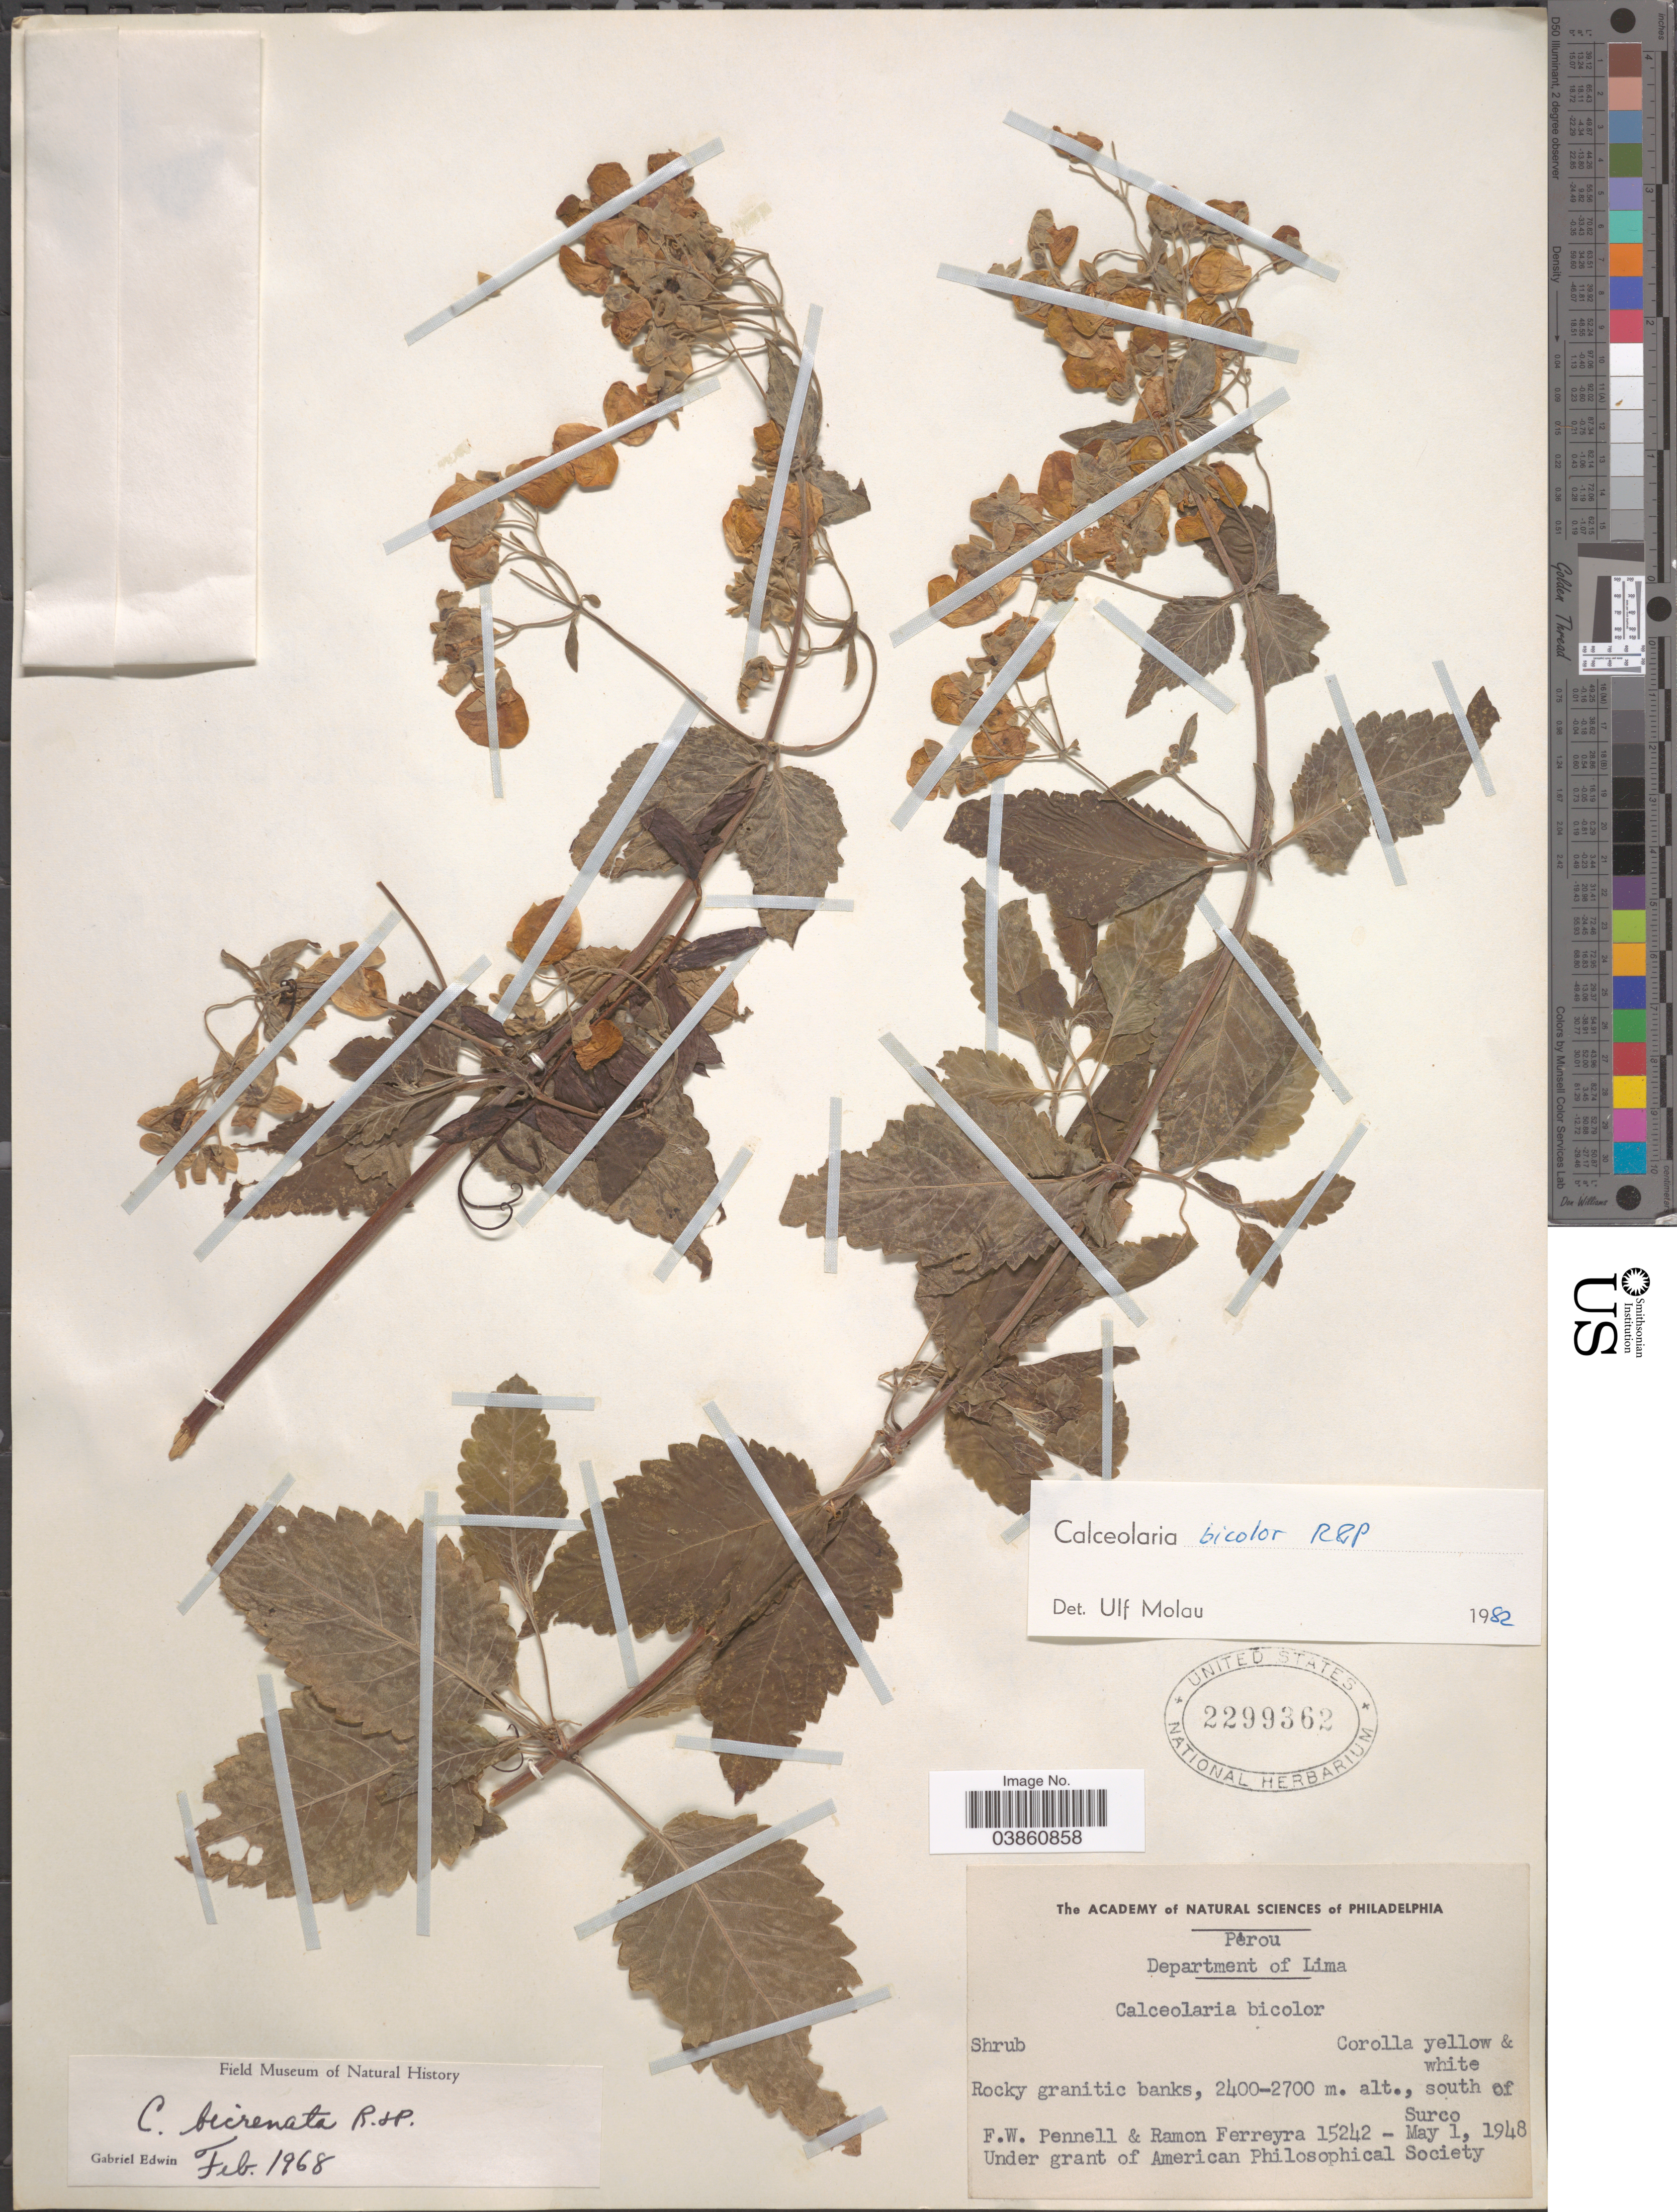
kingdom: Plantae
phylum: Tracheophyta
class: Magnoliopsida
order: Lamiales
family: Calceolariaceae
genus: Calceolaria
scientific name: Calceolaria bicolor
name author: Ruiz & Pav.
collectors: F. W. Pennell & R. A. Ferreyra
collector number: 15242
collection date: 1948-05-01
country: Peru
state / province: Lima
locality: Department of Lima. South of Surco.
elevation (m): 2400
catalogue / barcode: US 2299362